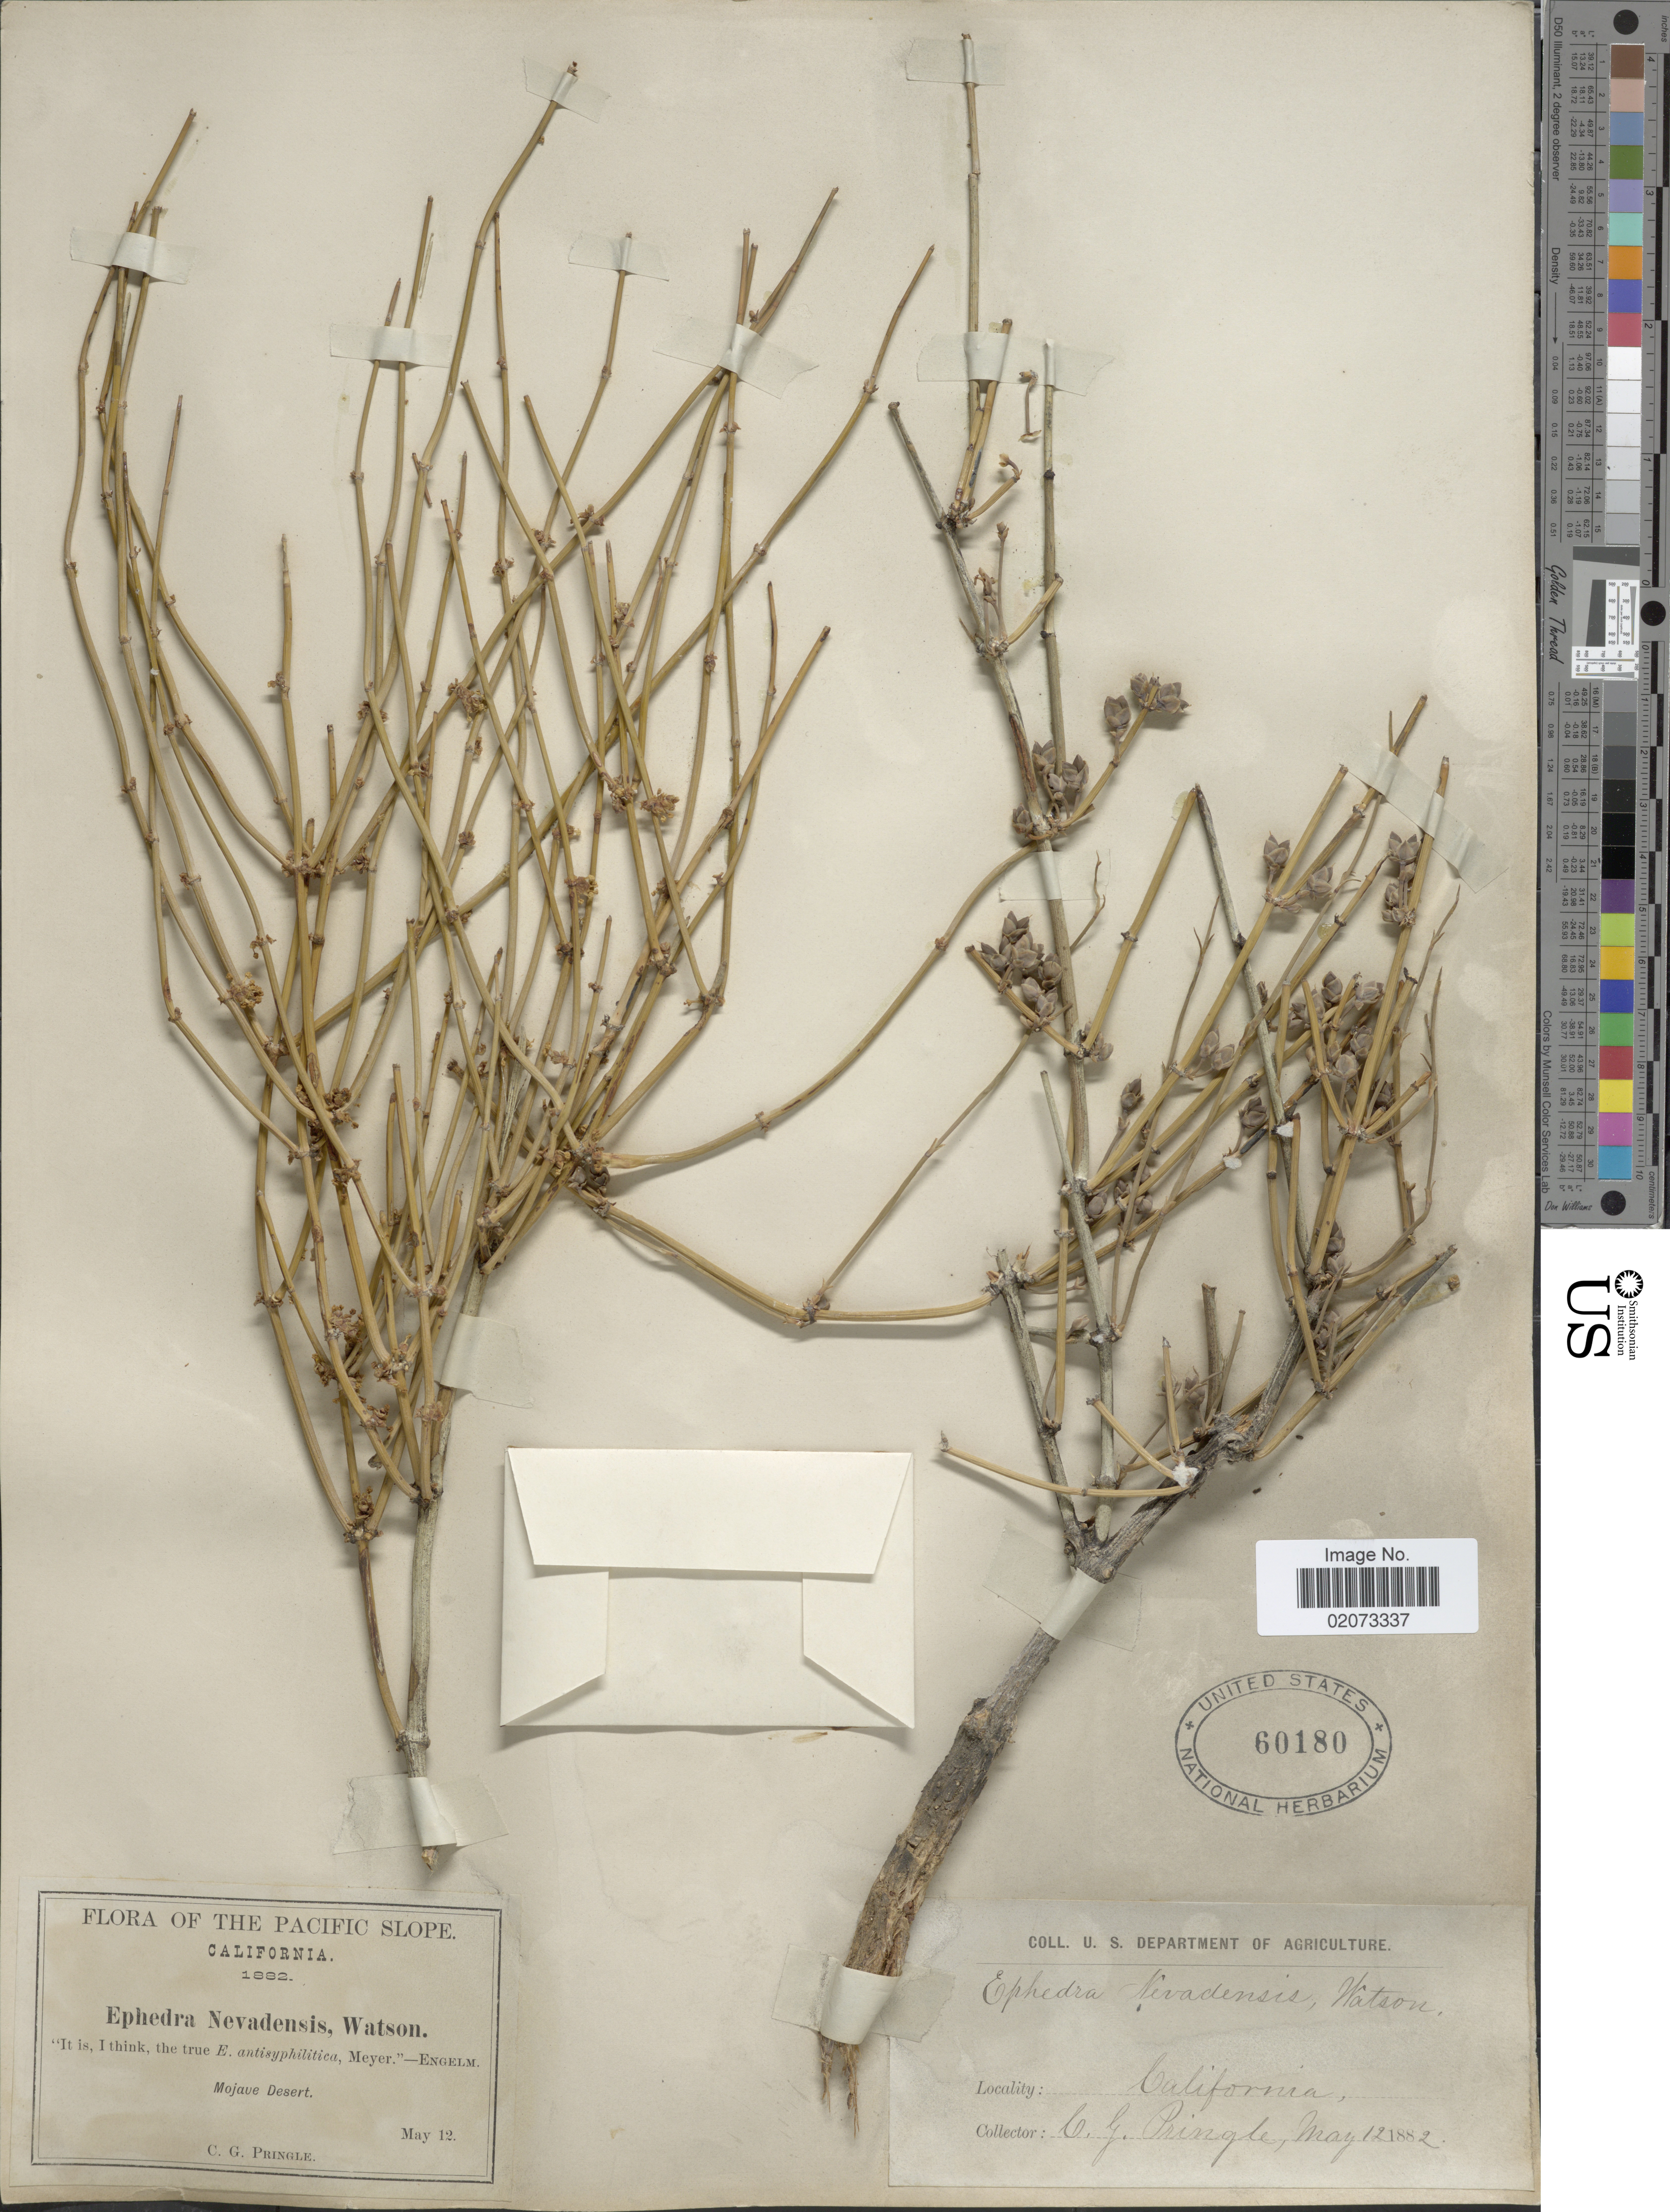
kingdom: Plantae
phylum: Tracheophyta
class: Gnetopsida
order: Ephedrales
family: Ephedraceae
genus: Ephedra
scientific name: Ephedra nevadensis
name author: S. Watson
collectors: C. G. Pringle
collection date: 1882-05-12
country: United States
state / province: California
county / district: San Bernardino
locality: Pacific slope, Mojave Desert.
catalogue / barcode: US 60180